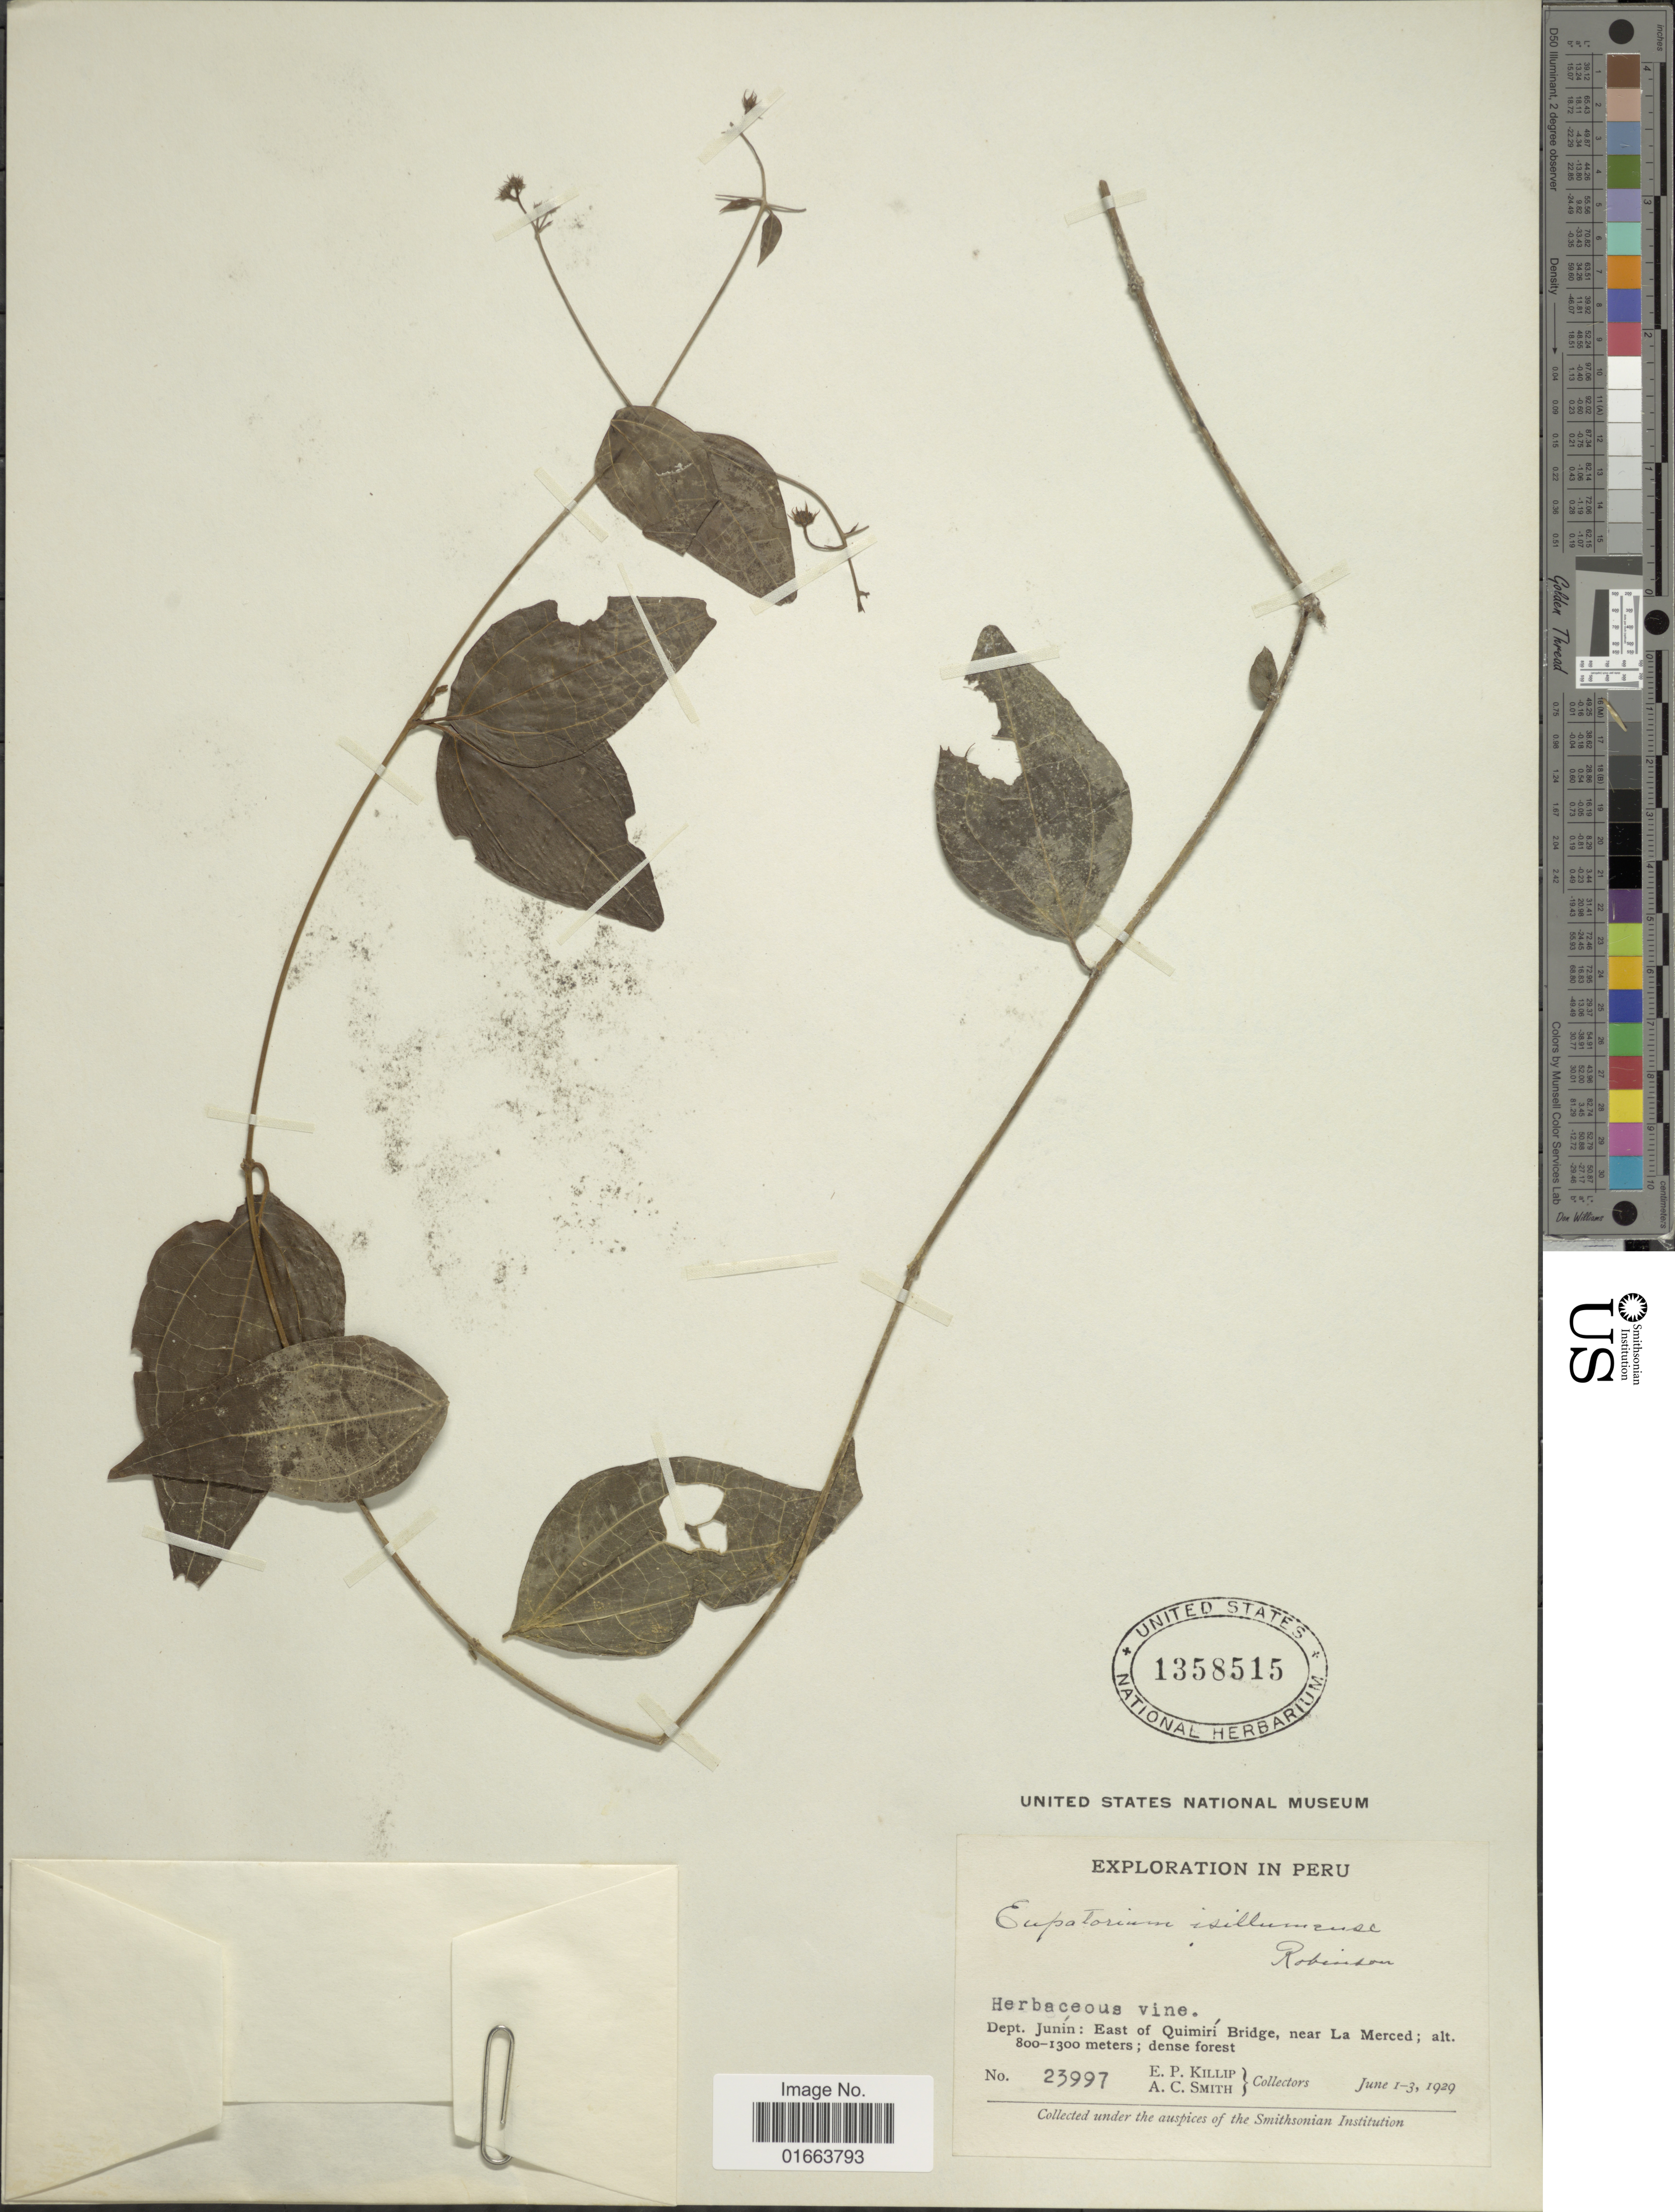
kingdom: Plantae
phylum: Tracheophyta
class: Magnoliopsida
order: Asterales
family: Asteraceae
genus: Koanophyllon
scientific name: Koanophyllon isillumense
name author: (B.L. Rob.) R.M. King & H. Rob.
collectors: E. P. Killip & A. C. Smith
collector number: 23997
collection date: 1929-06-01/1929-06-03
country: Peru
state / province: Junín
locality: East of Quimirí Bridge, near La Merced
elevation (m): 800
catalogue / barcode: US 1358515